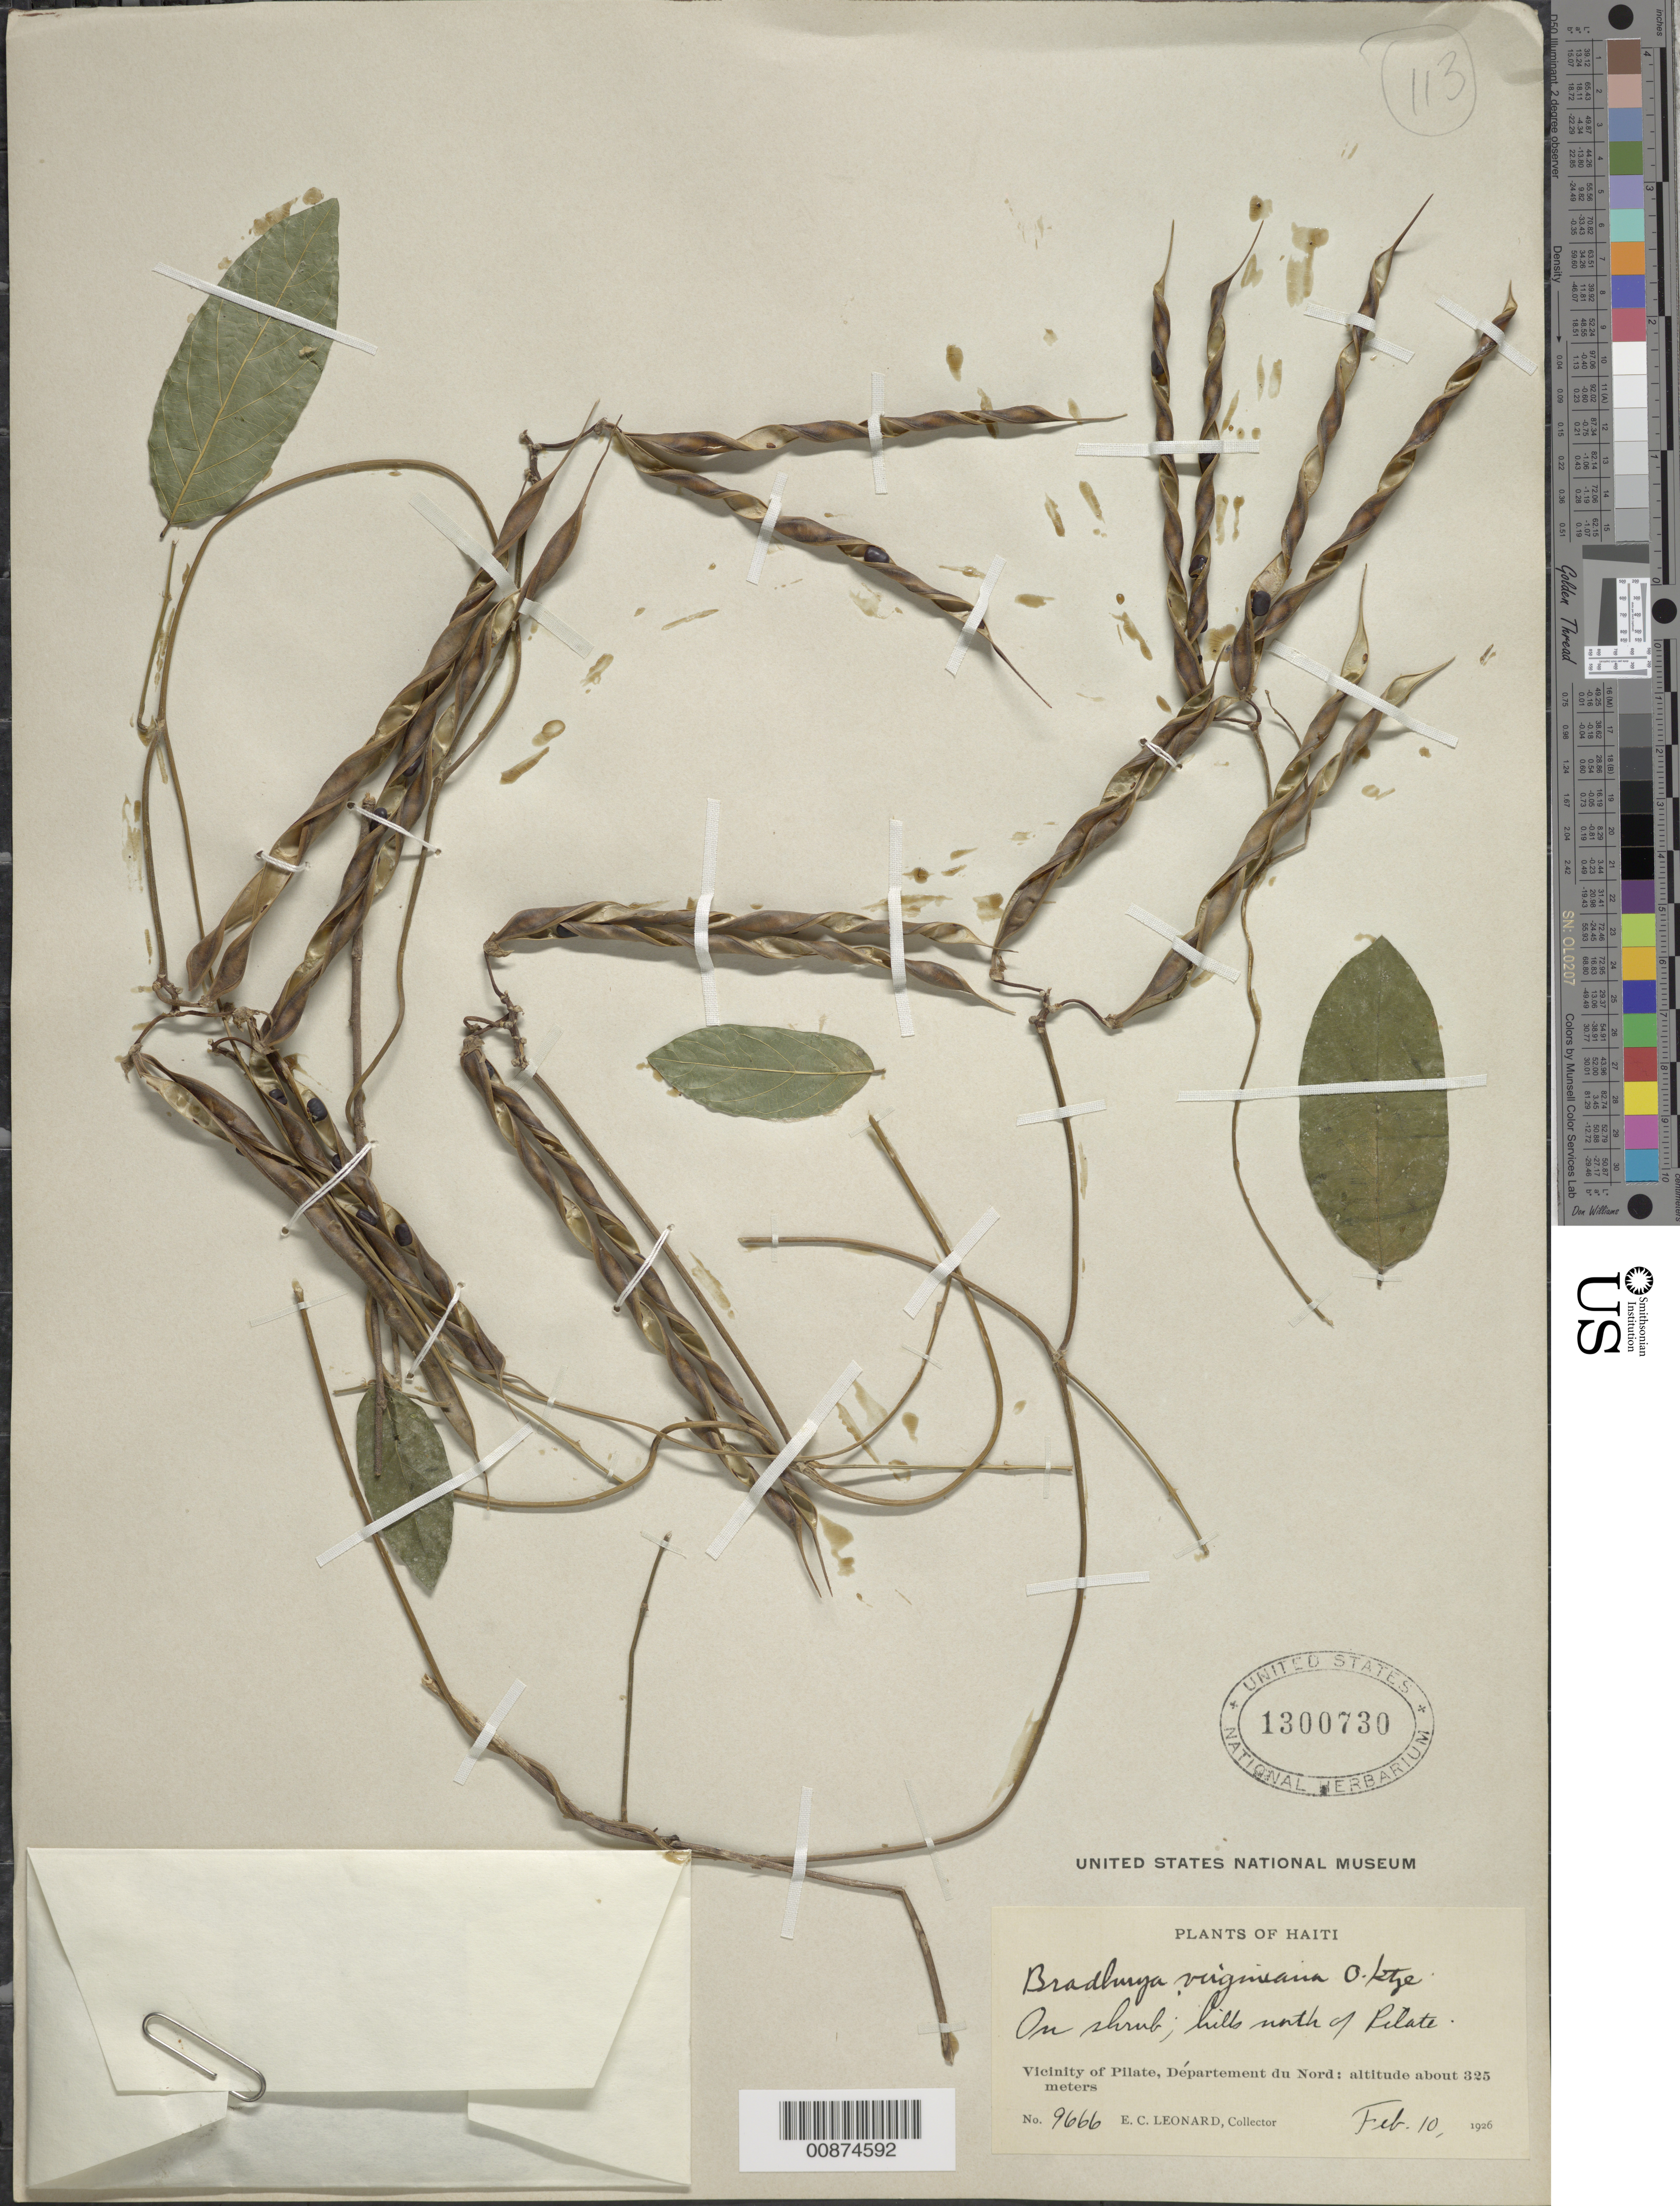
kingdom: Plantae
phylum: Tracheophyta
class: Magnoliopsida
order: Fabales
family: Fabaceae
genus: Centrosema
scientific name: Centrosema virginianum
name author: (L.) Benth.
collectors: E. C. Leonard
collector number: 9666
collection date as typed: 10 Feb 1926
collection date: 1926-02-10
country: Haiti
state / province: Nord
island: Hispaniola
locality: Hills north of Pilate.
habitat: On shrub. Hills.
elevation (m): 325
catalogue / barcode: US 1300730